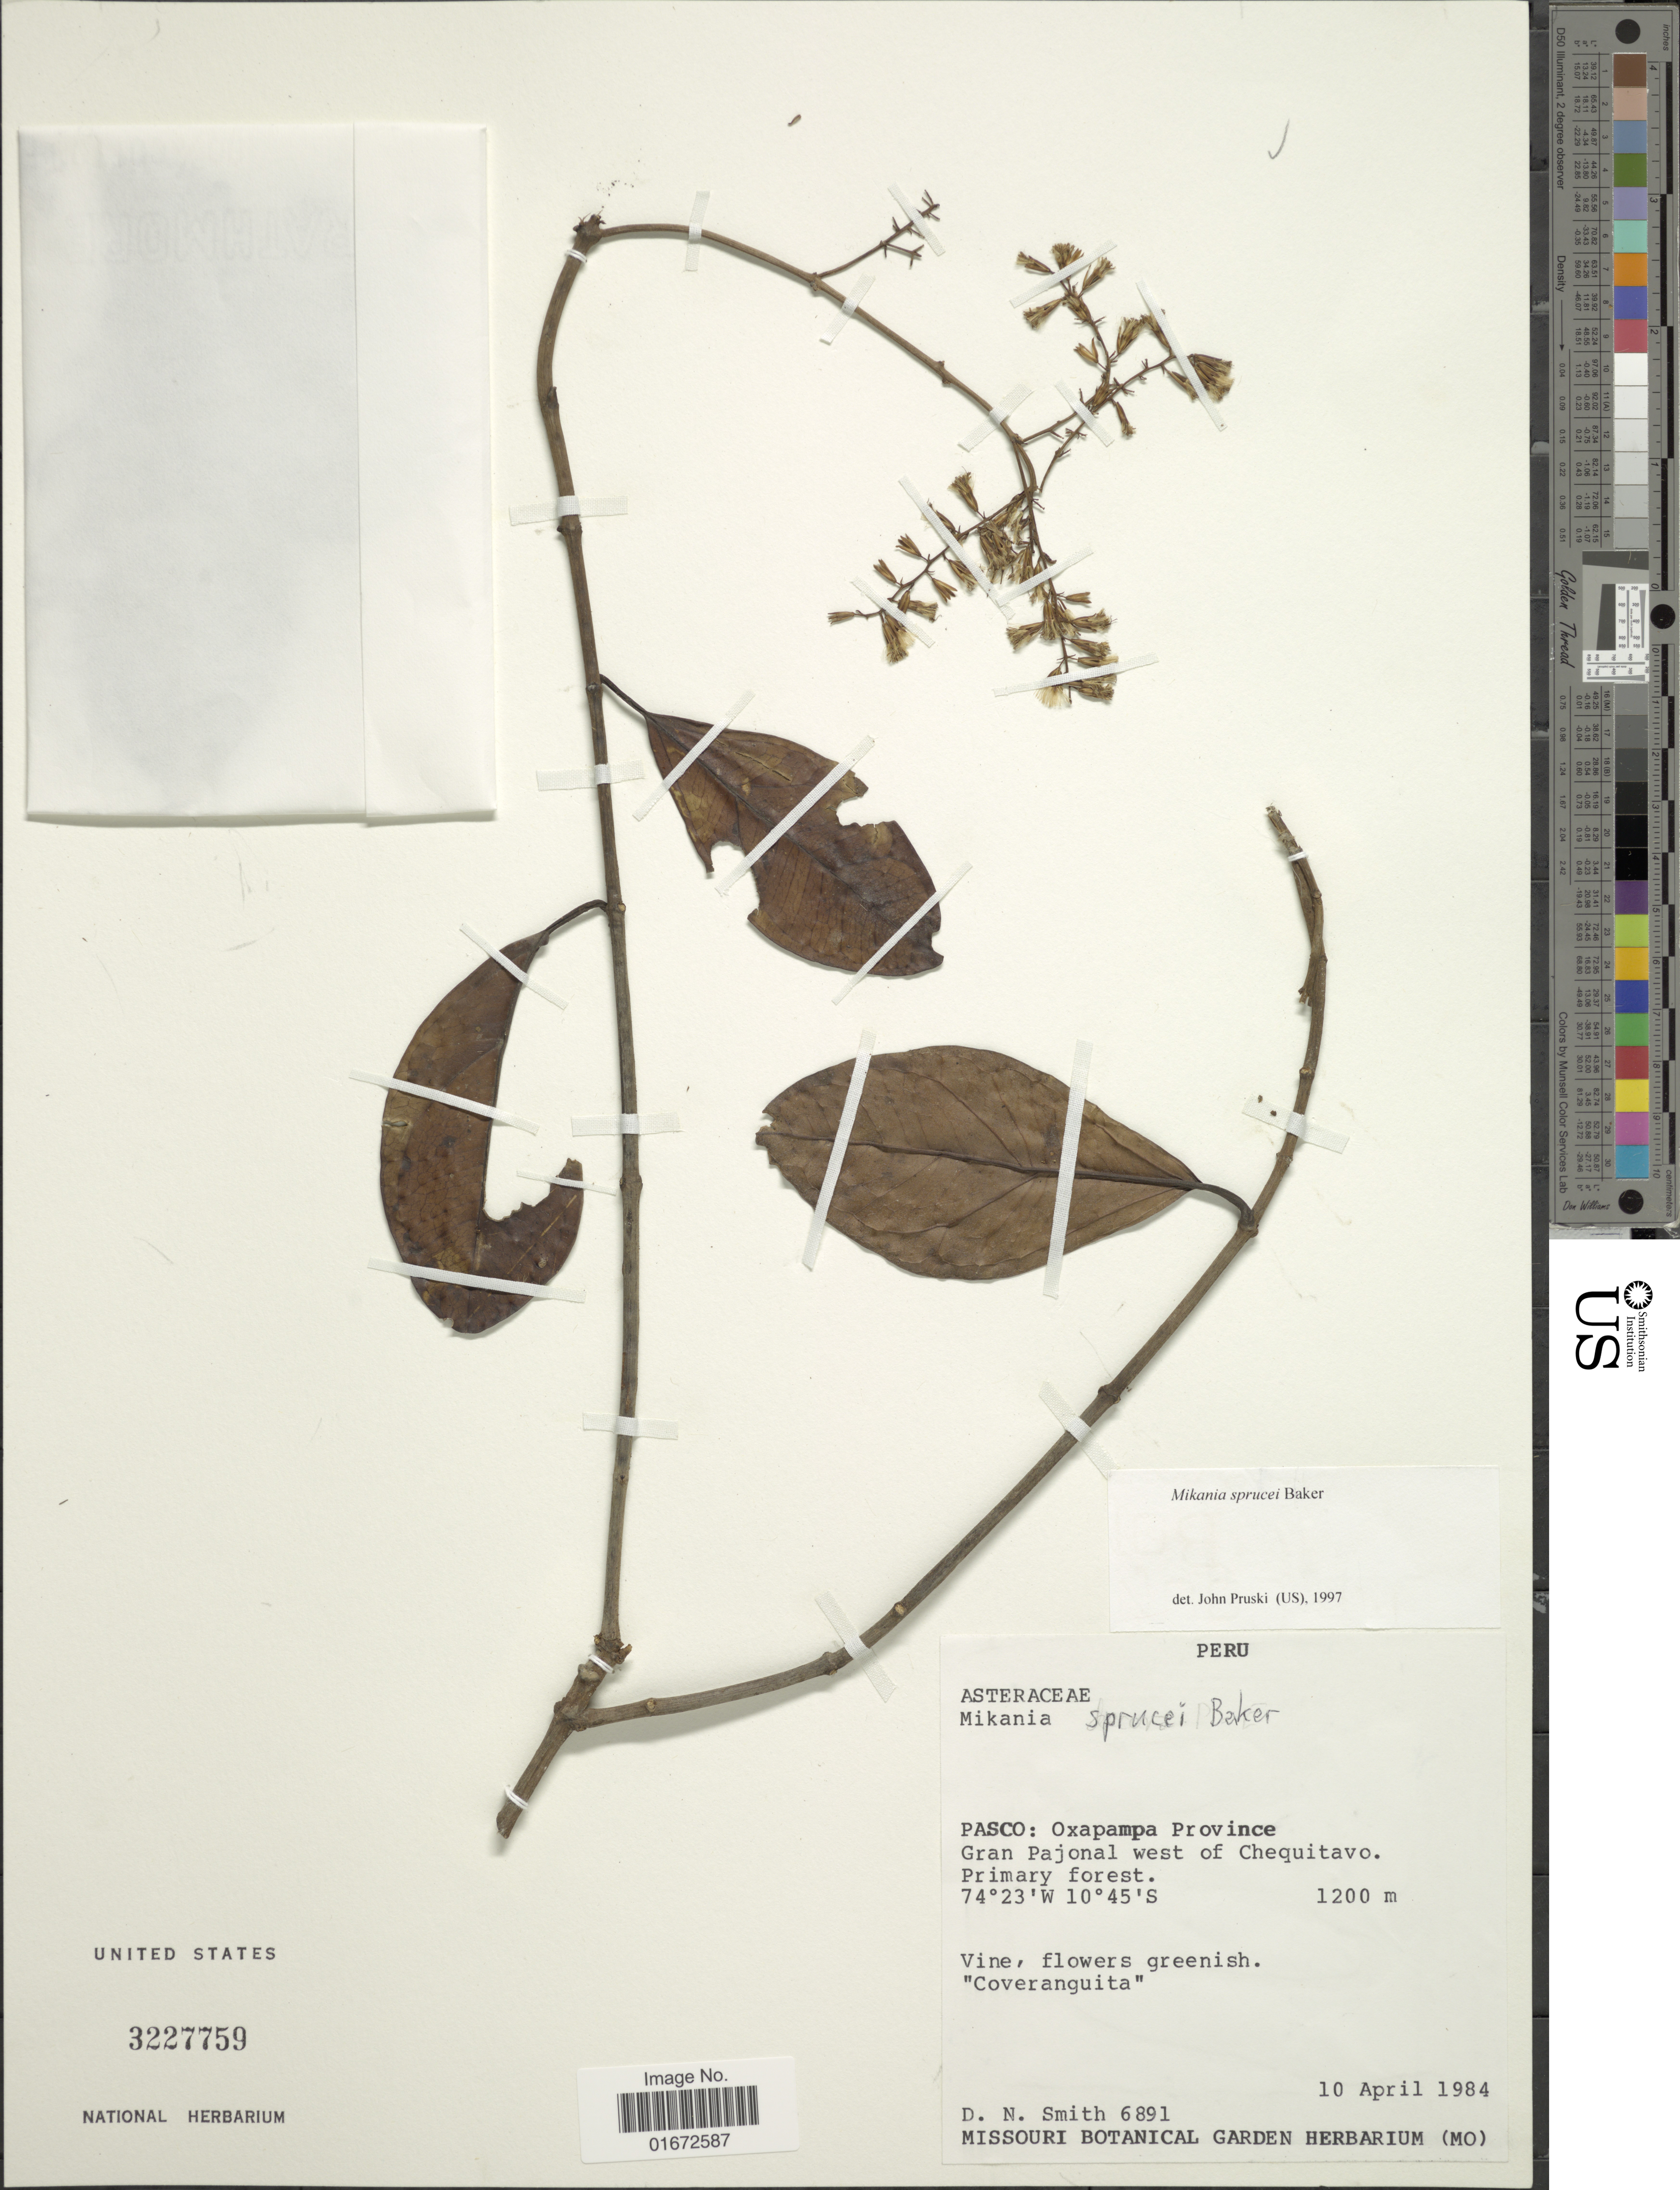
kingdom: Plantae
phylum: Tracheophyta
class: Magnoliopsida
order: Asterales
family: Asteraceae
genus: Mikania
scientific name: Mikania sprucei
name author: Baker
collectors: D. Smith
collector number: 6891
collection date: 1984-04-10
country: Peru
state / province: Pasco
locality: Pasco: Oxapampa Province. Gran Pajonal west of Chequitavo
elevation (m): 1200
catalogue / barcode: US 3227759